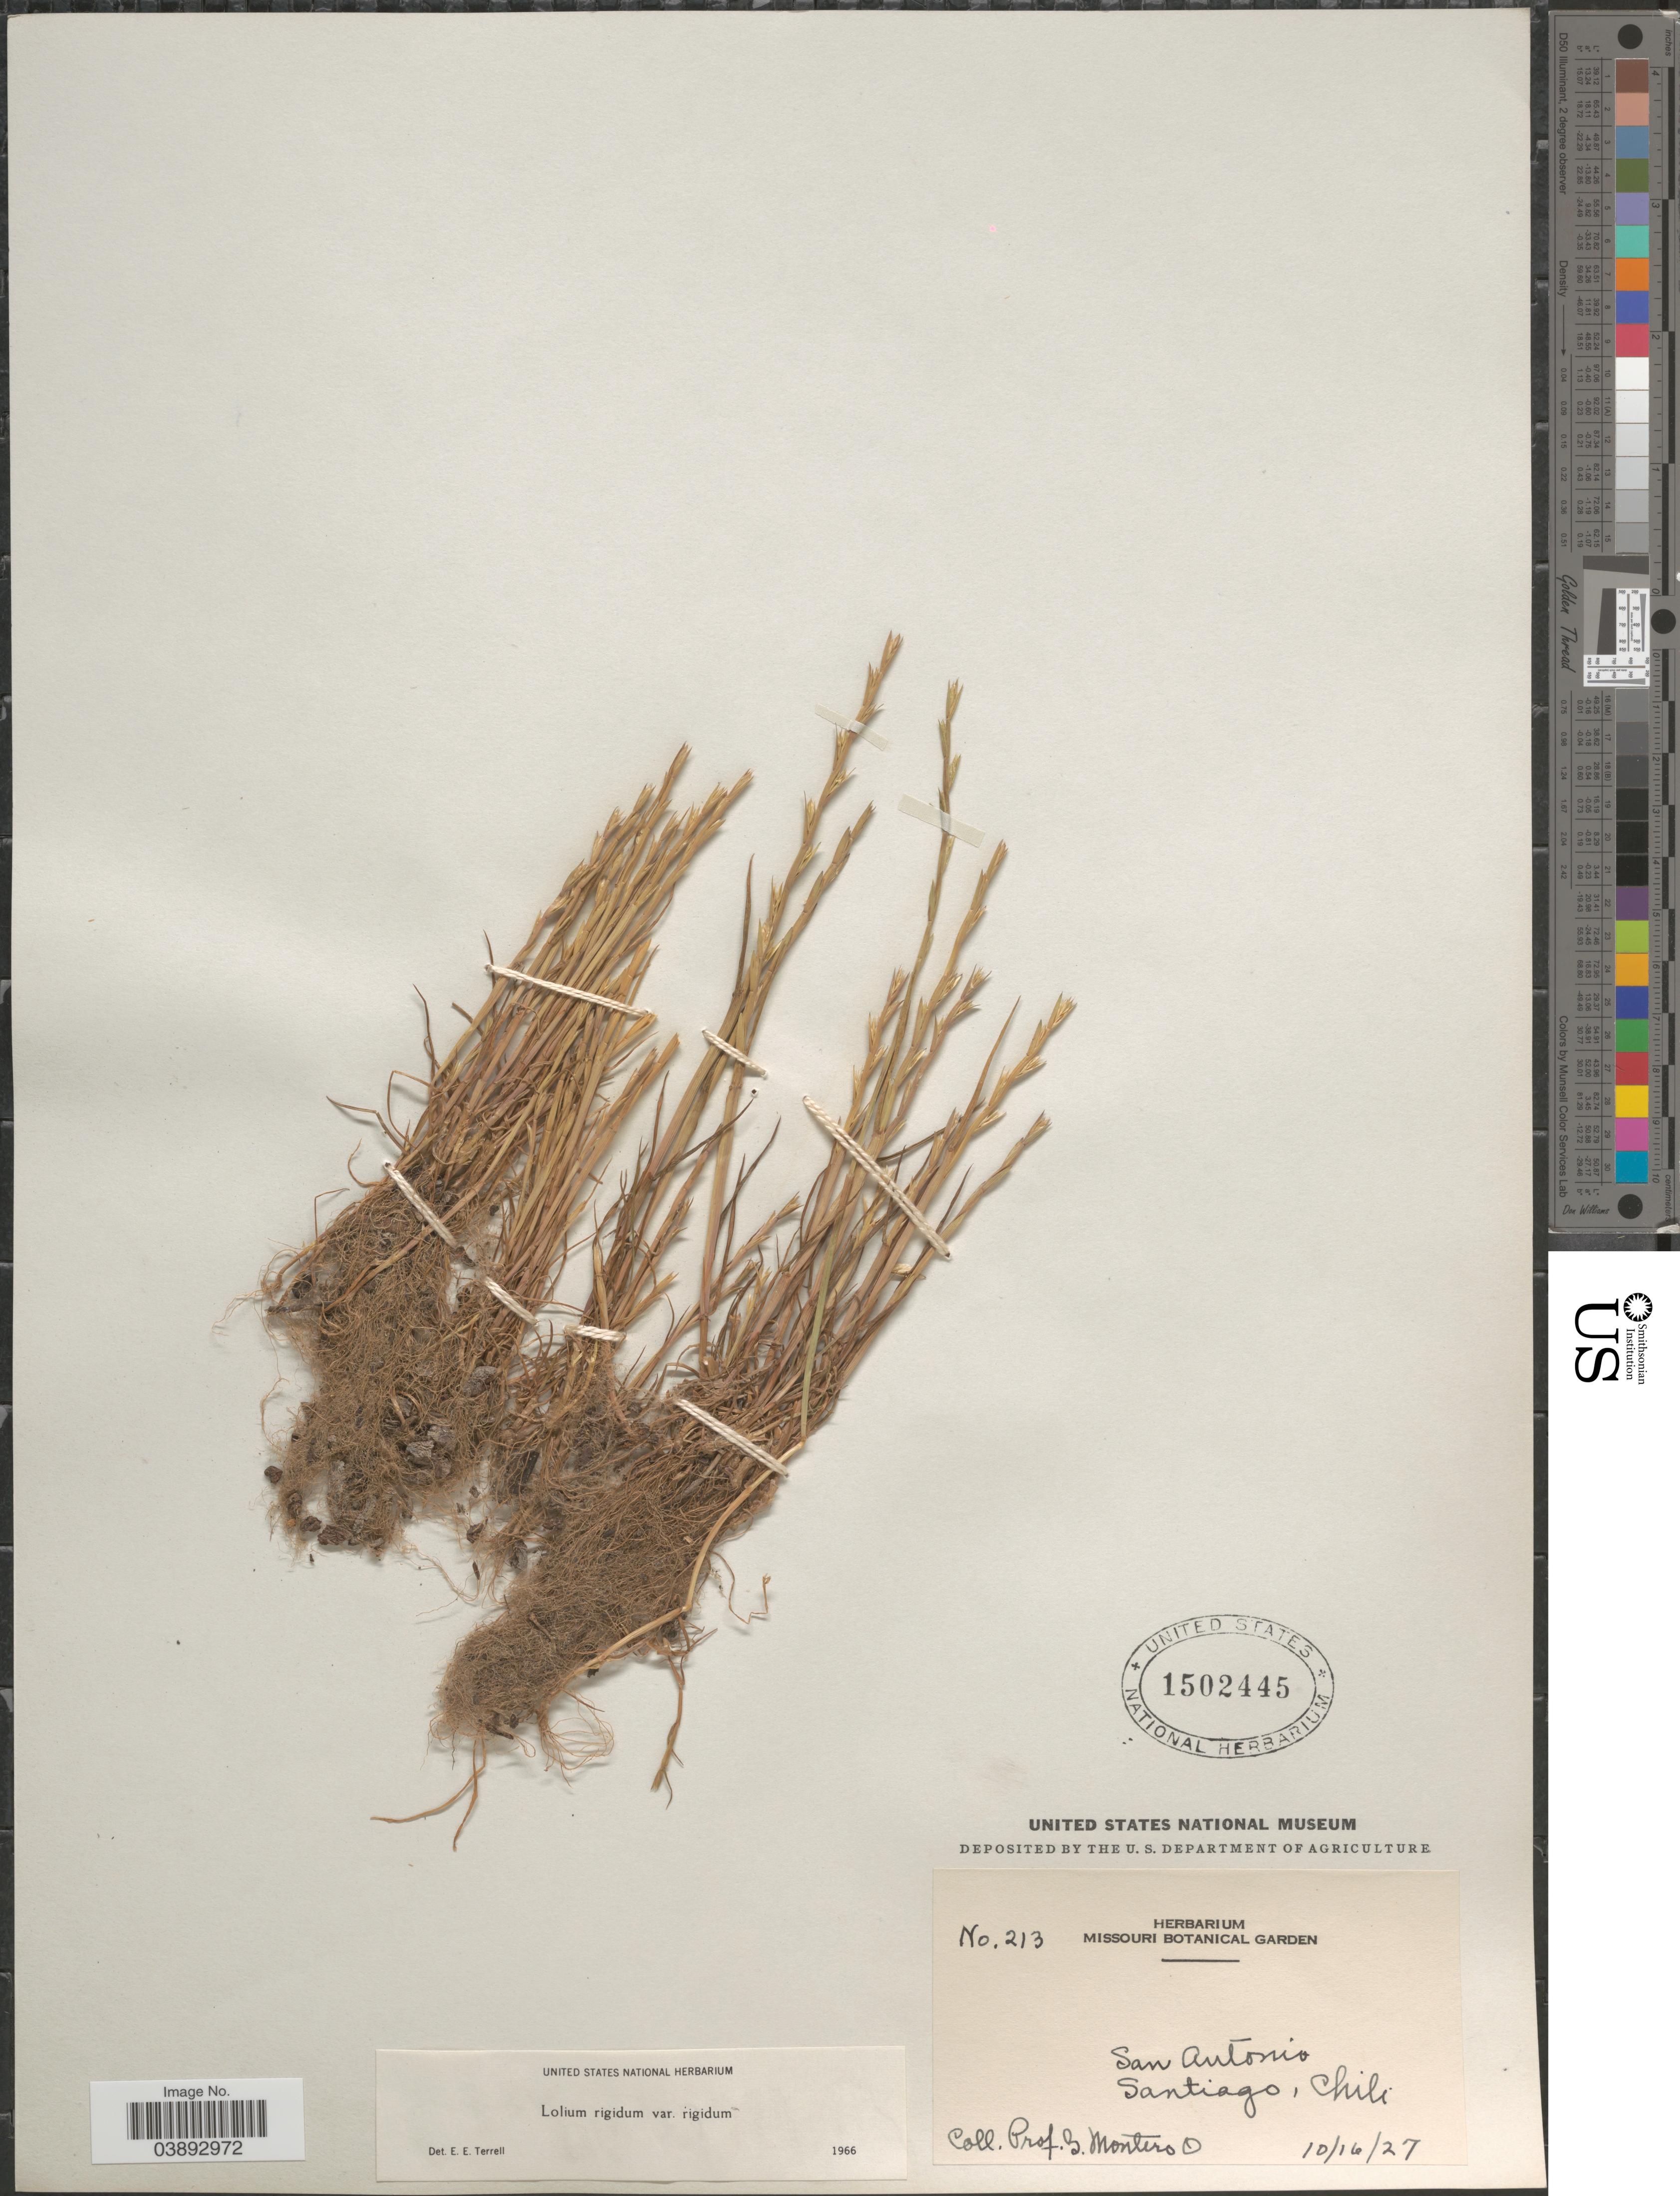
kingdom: Plantae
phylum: Tracheophyta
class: Liliopsida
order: Poales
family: Poaceae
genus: Lolium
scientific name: Lolium rigidum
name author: Gaudin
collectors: G. Montero O.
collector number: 213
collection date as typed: Transcribed d/m/y: 16/10/27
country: Chile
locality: San Antonio, Santiago.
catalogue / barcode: US 1502445